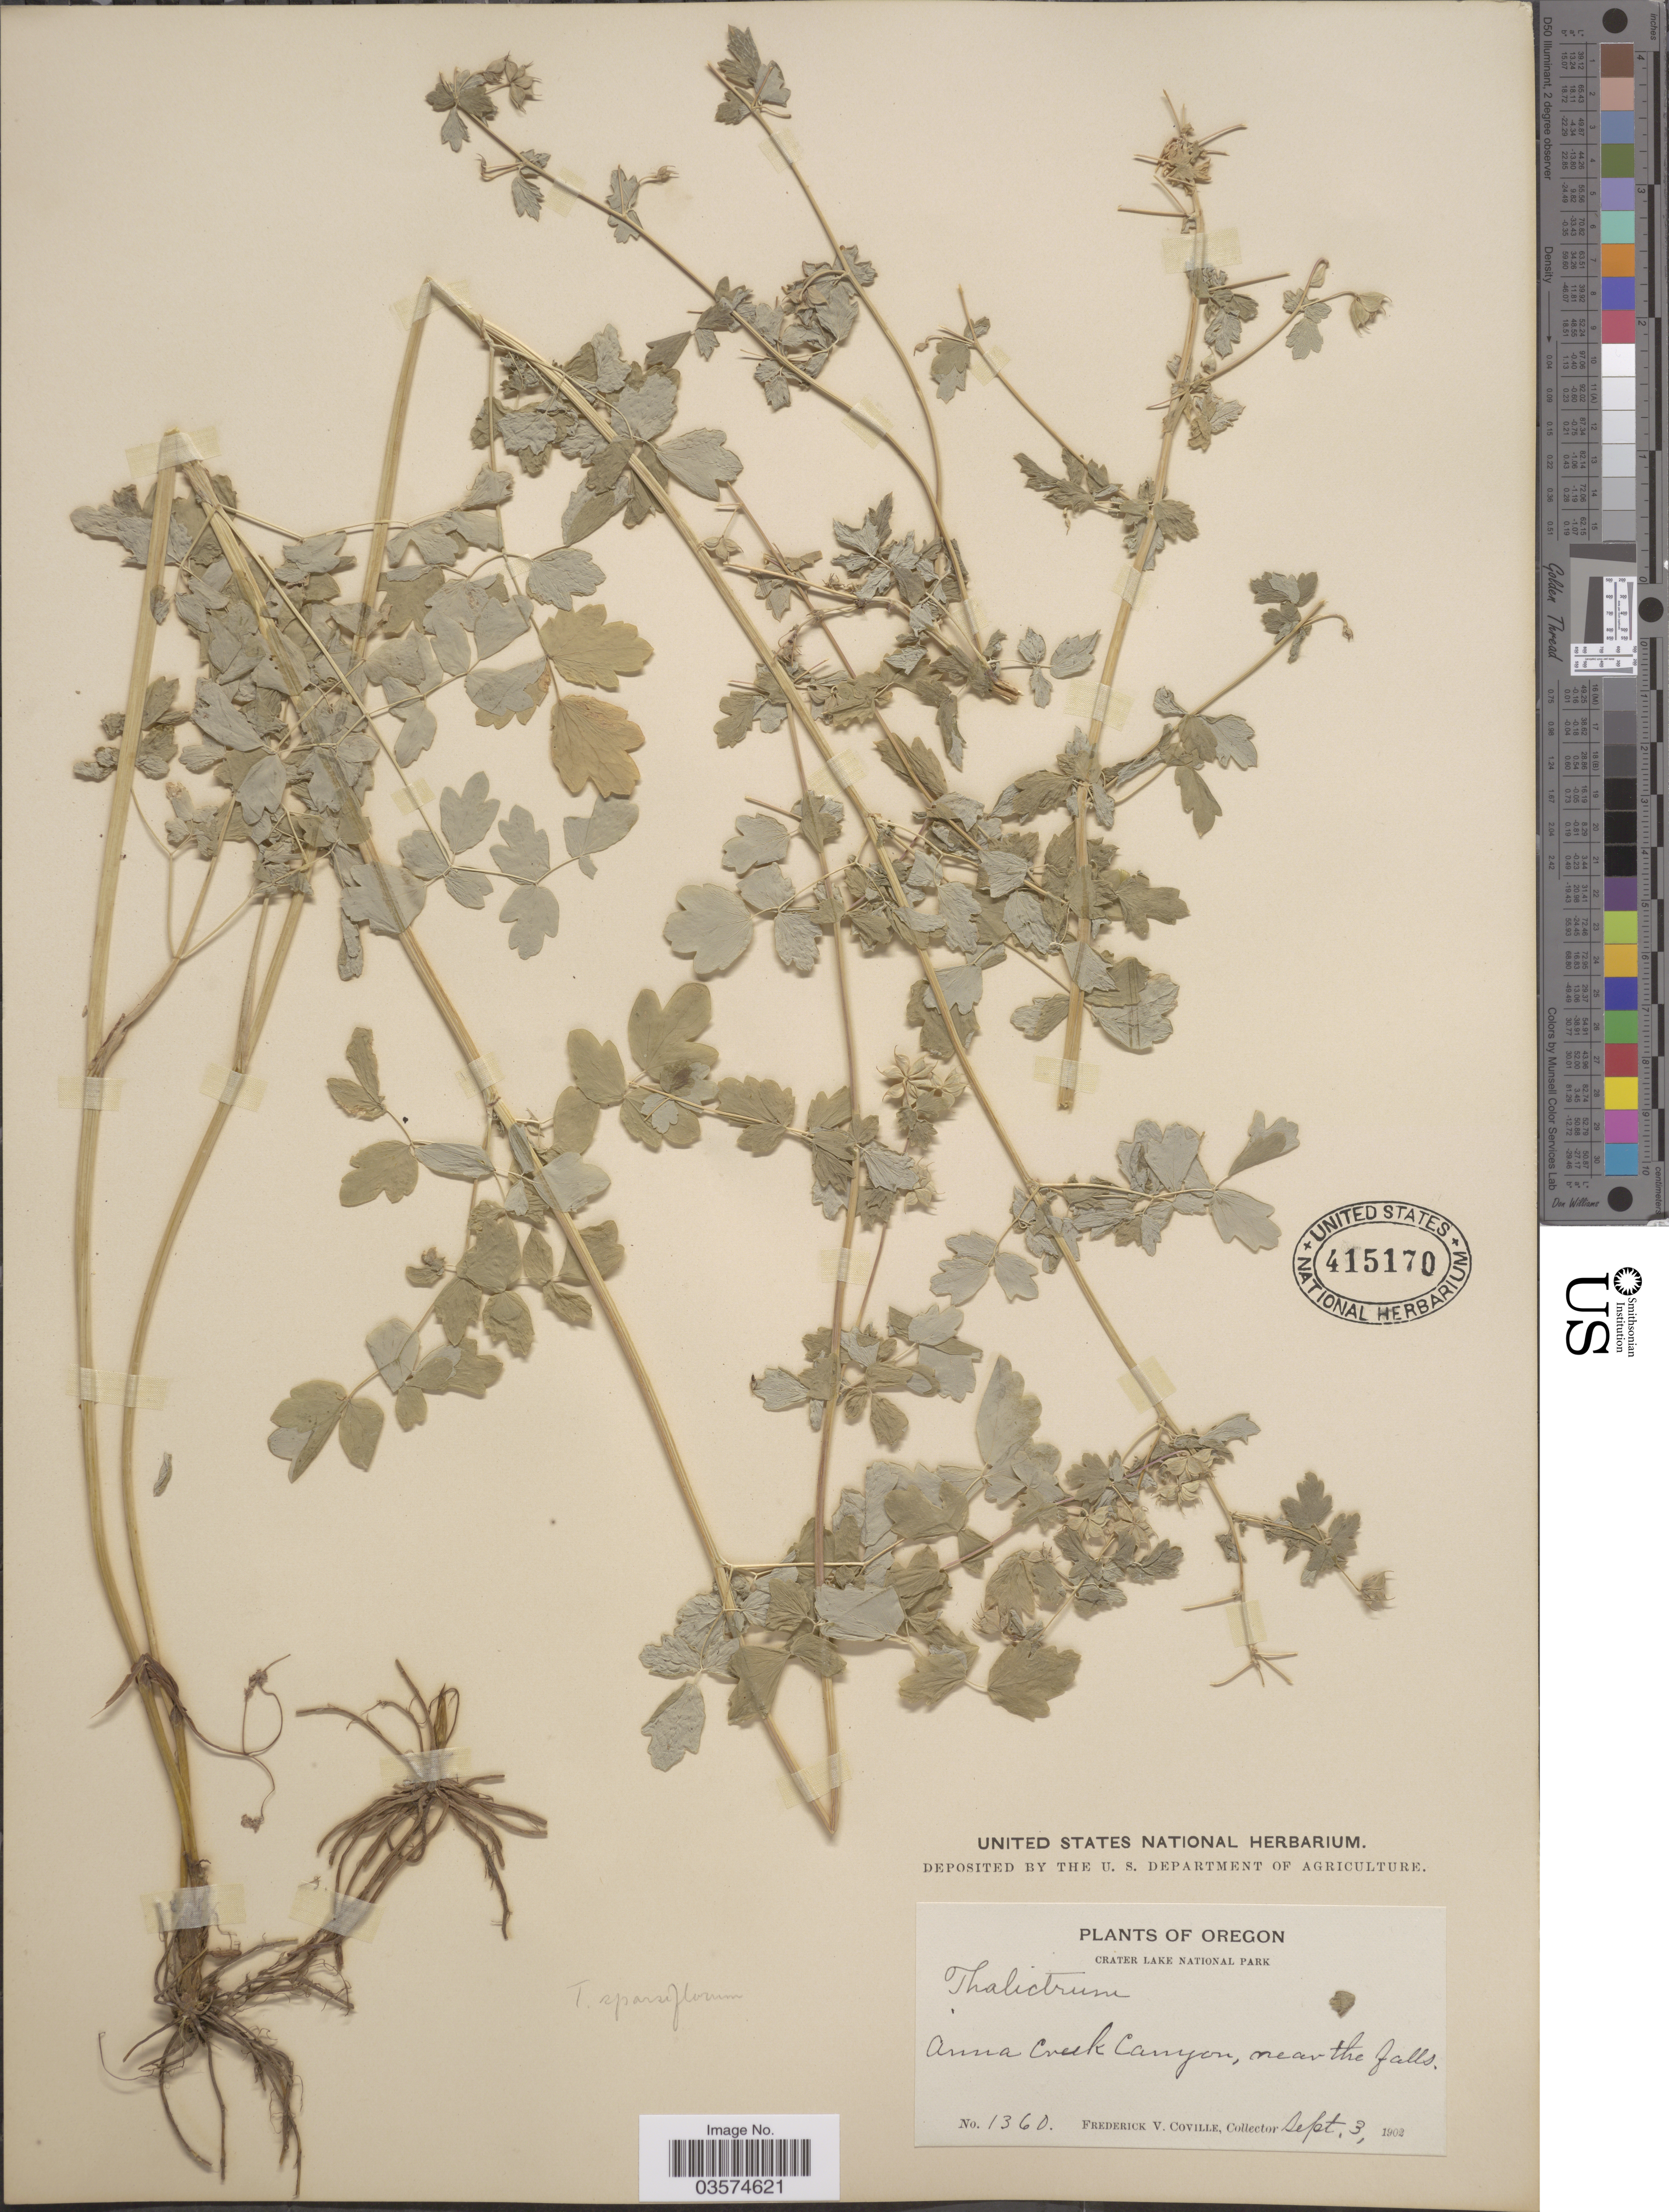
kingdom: Plantae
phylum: Tracheophyta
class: Magnoliopsida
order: Ranunculales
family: Ranunculaceae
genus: Thalictrum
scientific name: Thalictrum sparsiflorum var. nevadense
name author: B. Boivin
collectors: F. V. Coville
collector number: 1360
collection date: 1902-09-03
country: United States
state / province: Oregon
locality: Crater Lake National Park. Anna Creek Canyon, near the Falls.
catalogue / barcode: US 415170